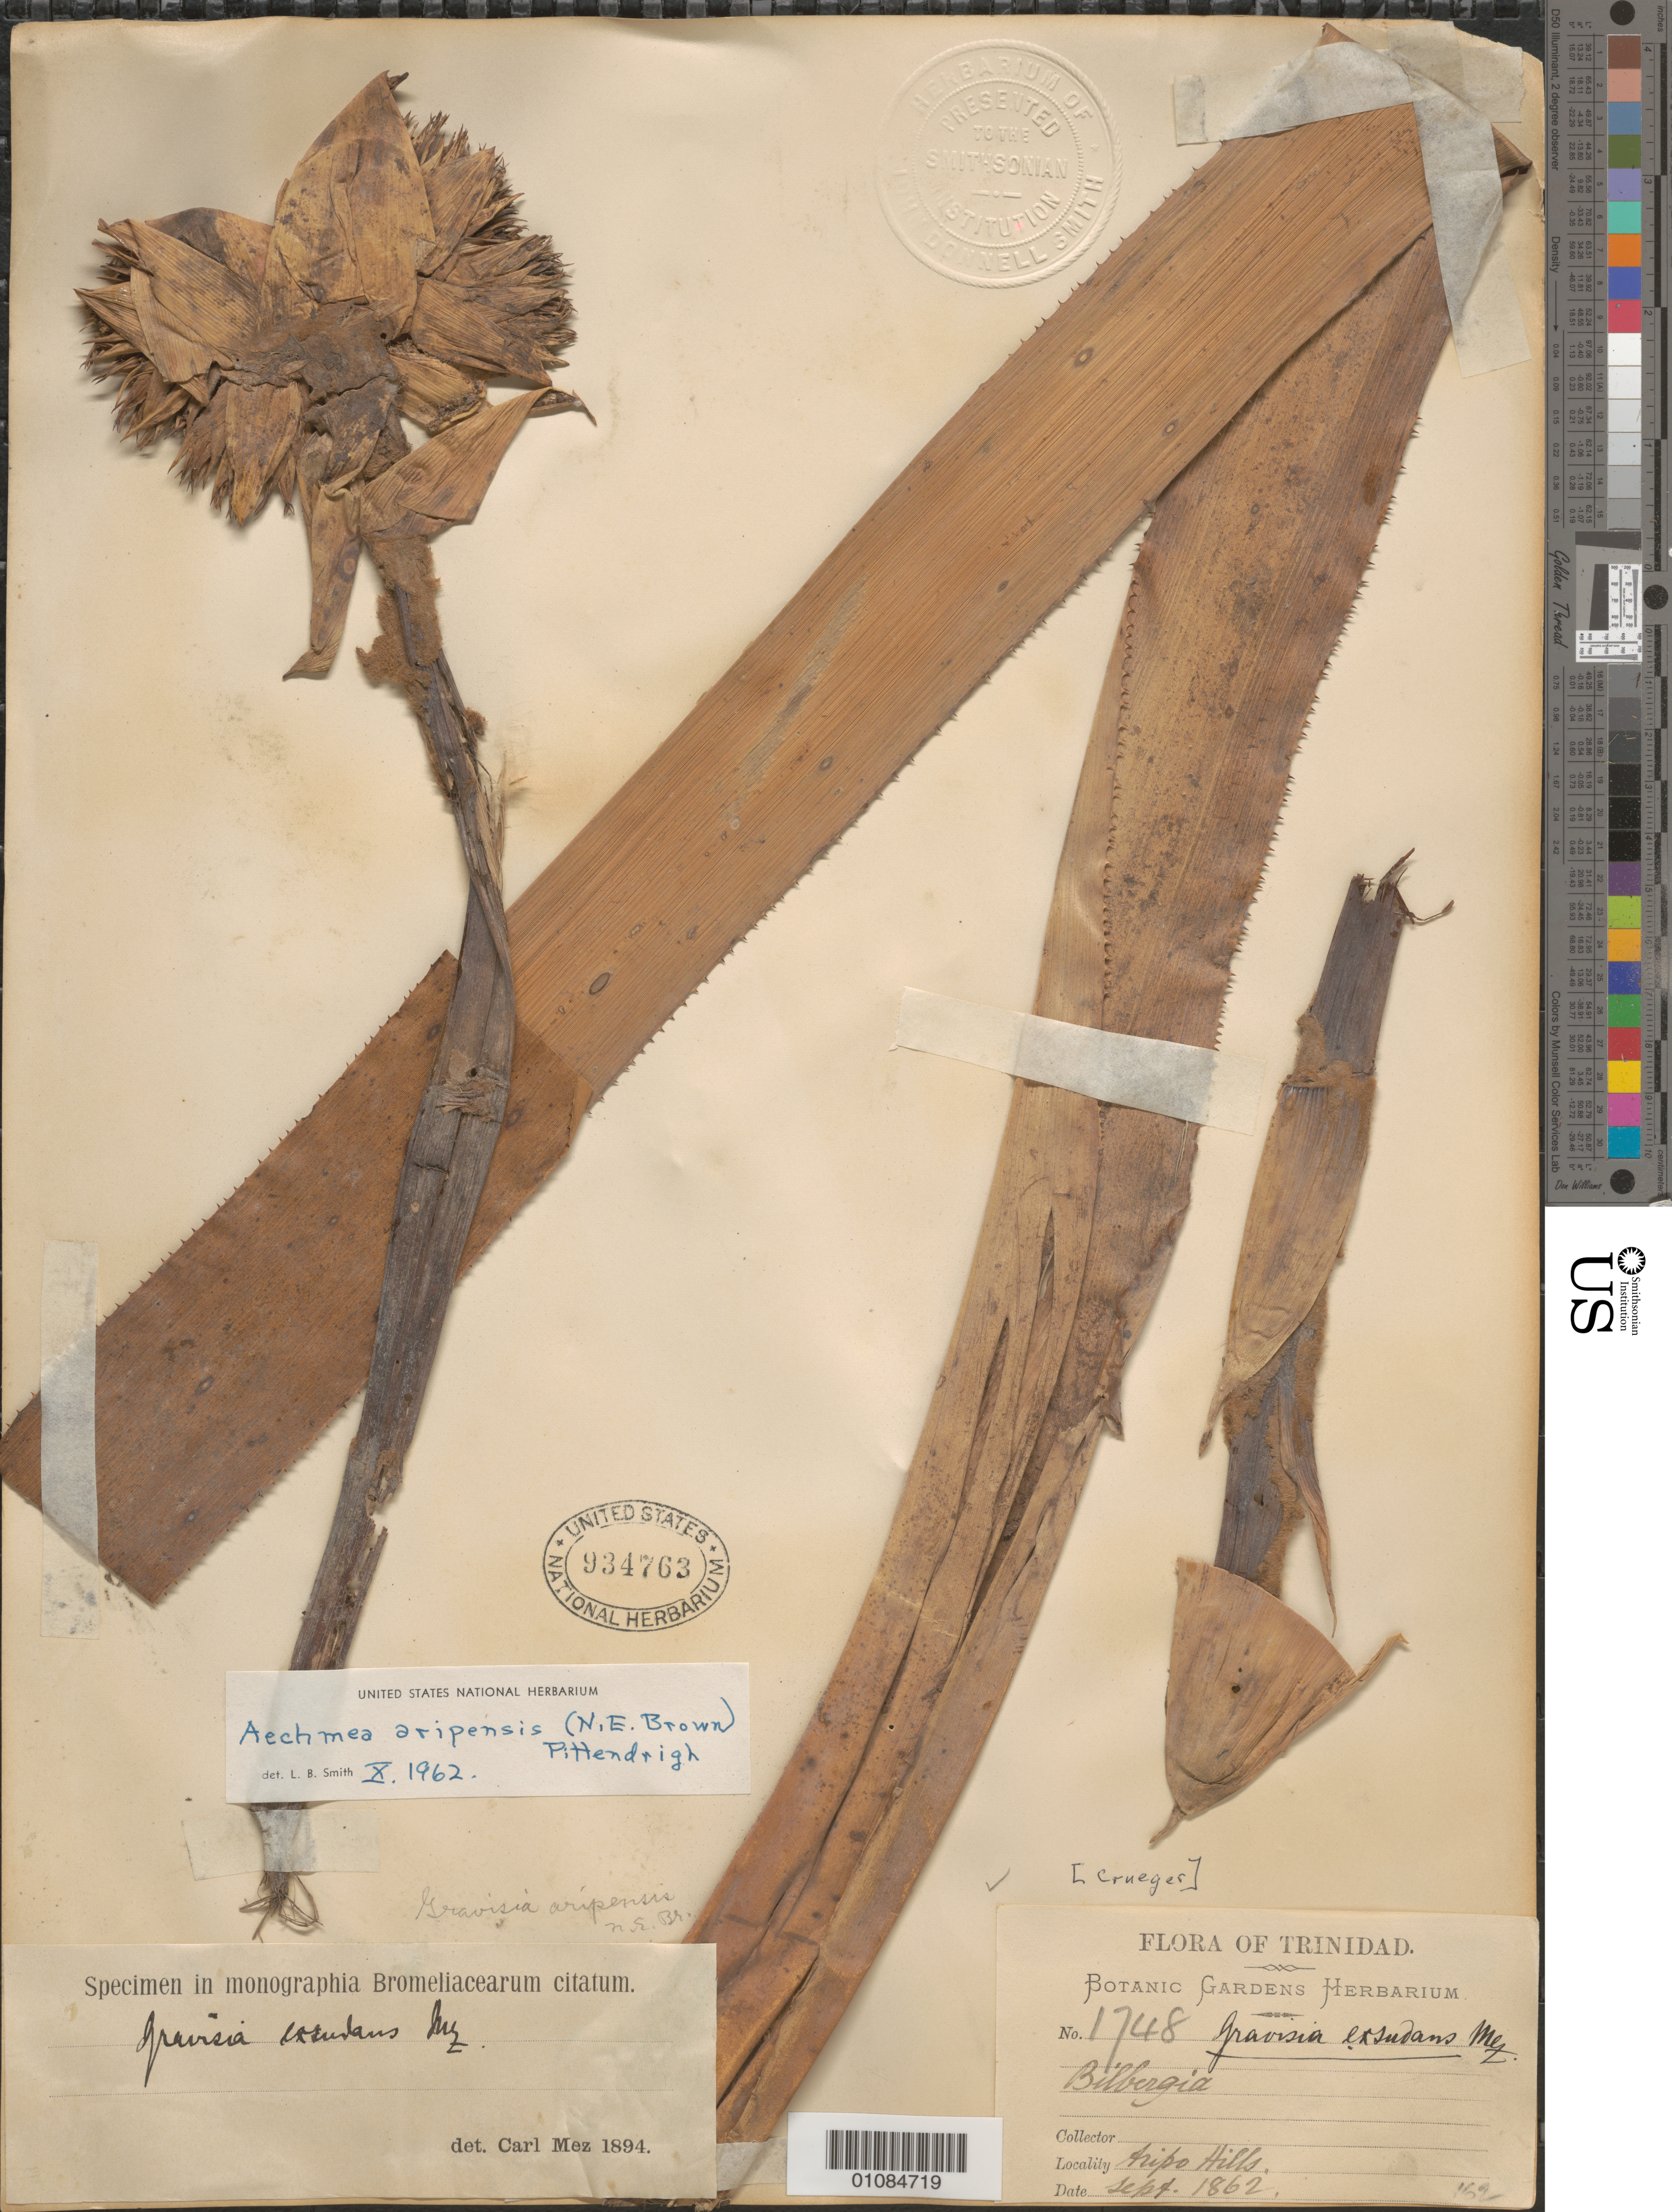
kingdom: Plantae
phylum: Tracheophyta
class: Liliopsida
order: Poales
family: Bromeliaceae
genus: Aechmea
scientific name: Aechmea aripensis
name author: (N.E. Br.) Pittendr.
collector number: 1748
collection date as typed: Sep 1862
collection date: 1862-09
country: Trinidad and Tobago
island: Trinidad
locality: Aripo Hills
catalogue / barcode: US 934763